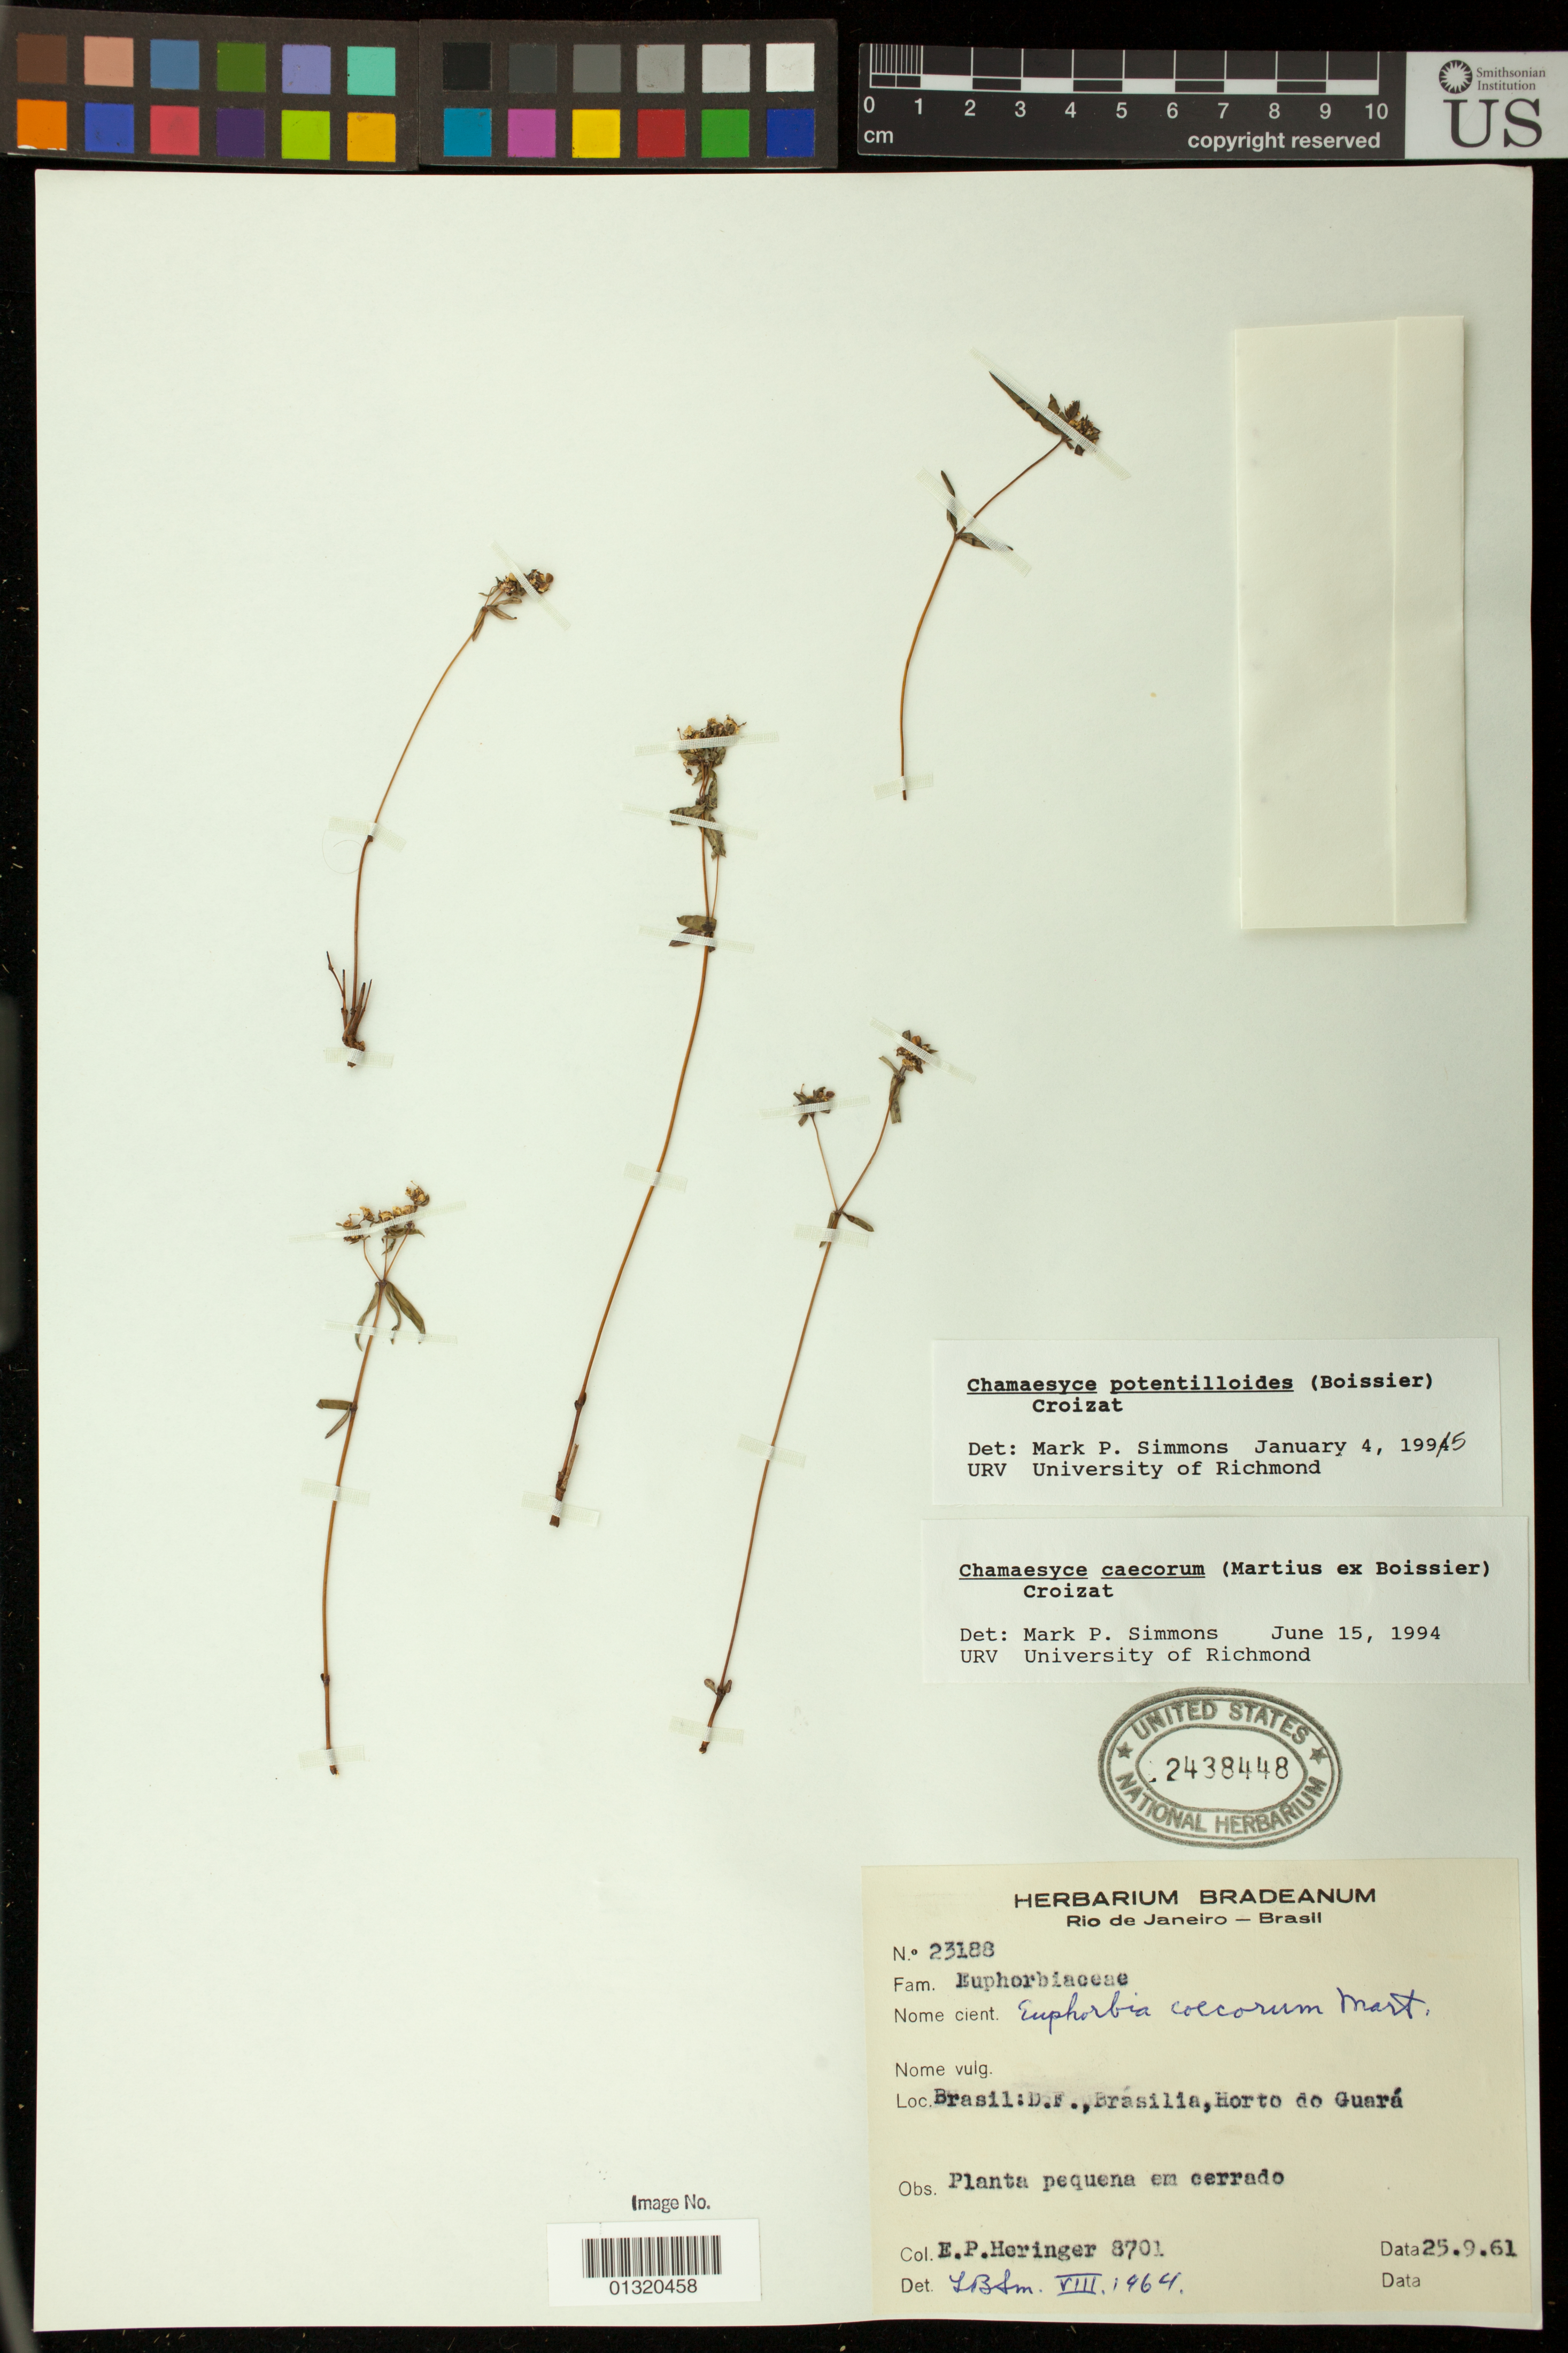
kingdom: Plantae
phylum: Tracheophyta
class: Magnoliopsida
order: Malpighiales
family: Euphorbiaceae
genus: Euphorbia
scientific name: Euphorbia potentilloides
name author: Boiss.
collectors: E. P. Heringer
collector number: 8701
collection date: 1961-09-25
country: Brazil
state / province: Distrito Federal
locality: Brasilia, Horto do Guara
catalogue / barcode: US 2438448